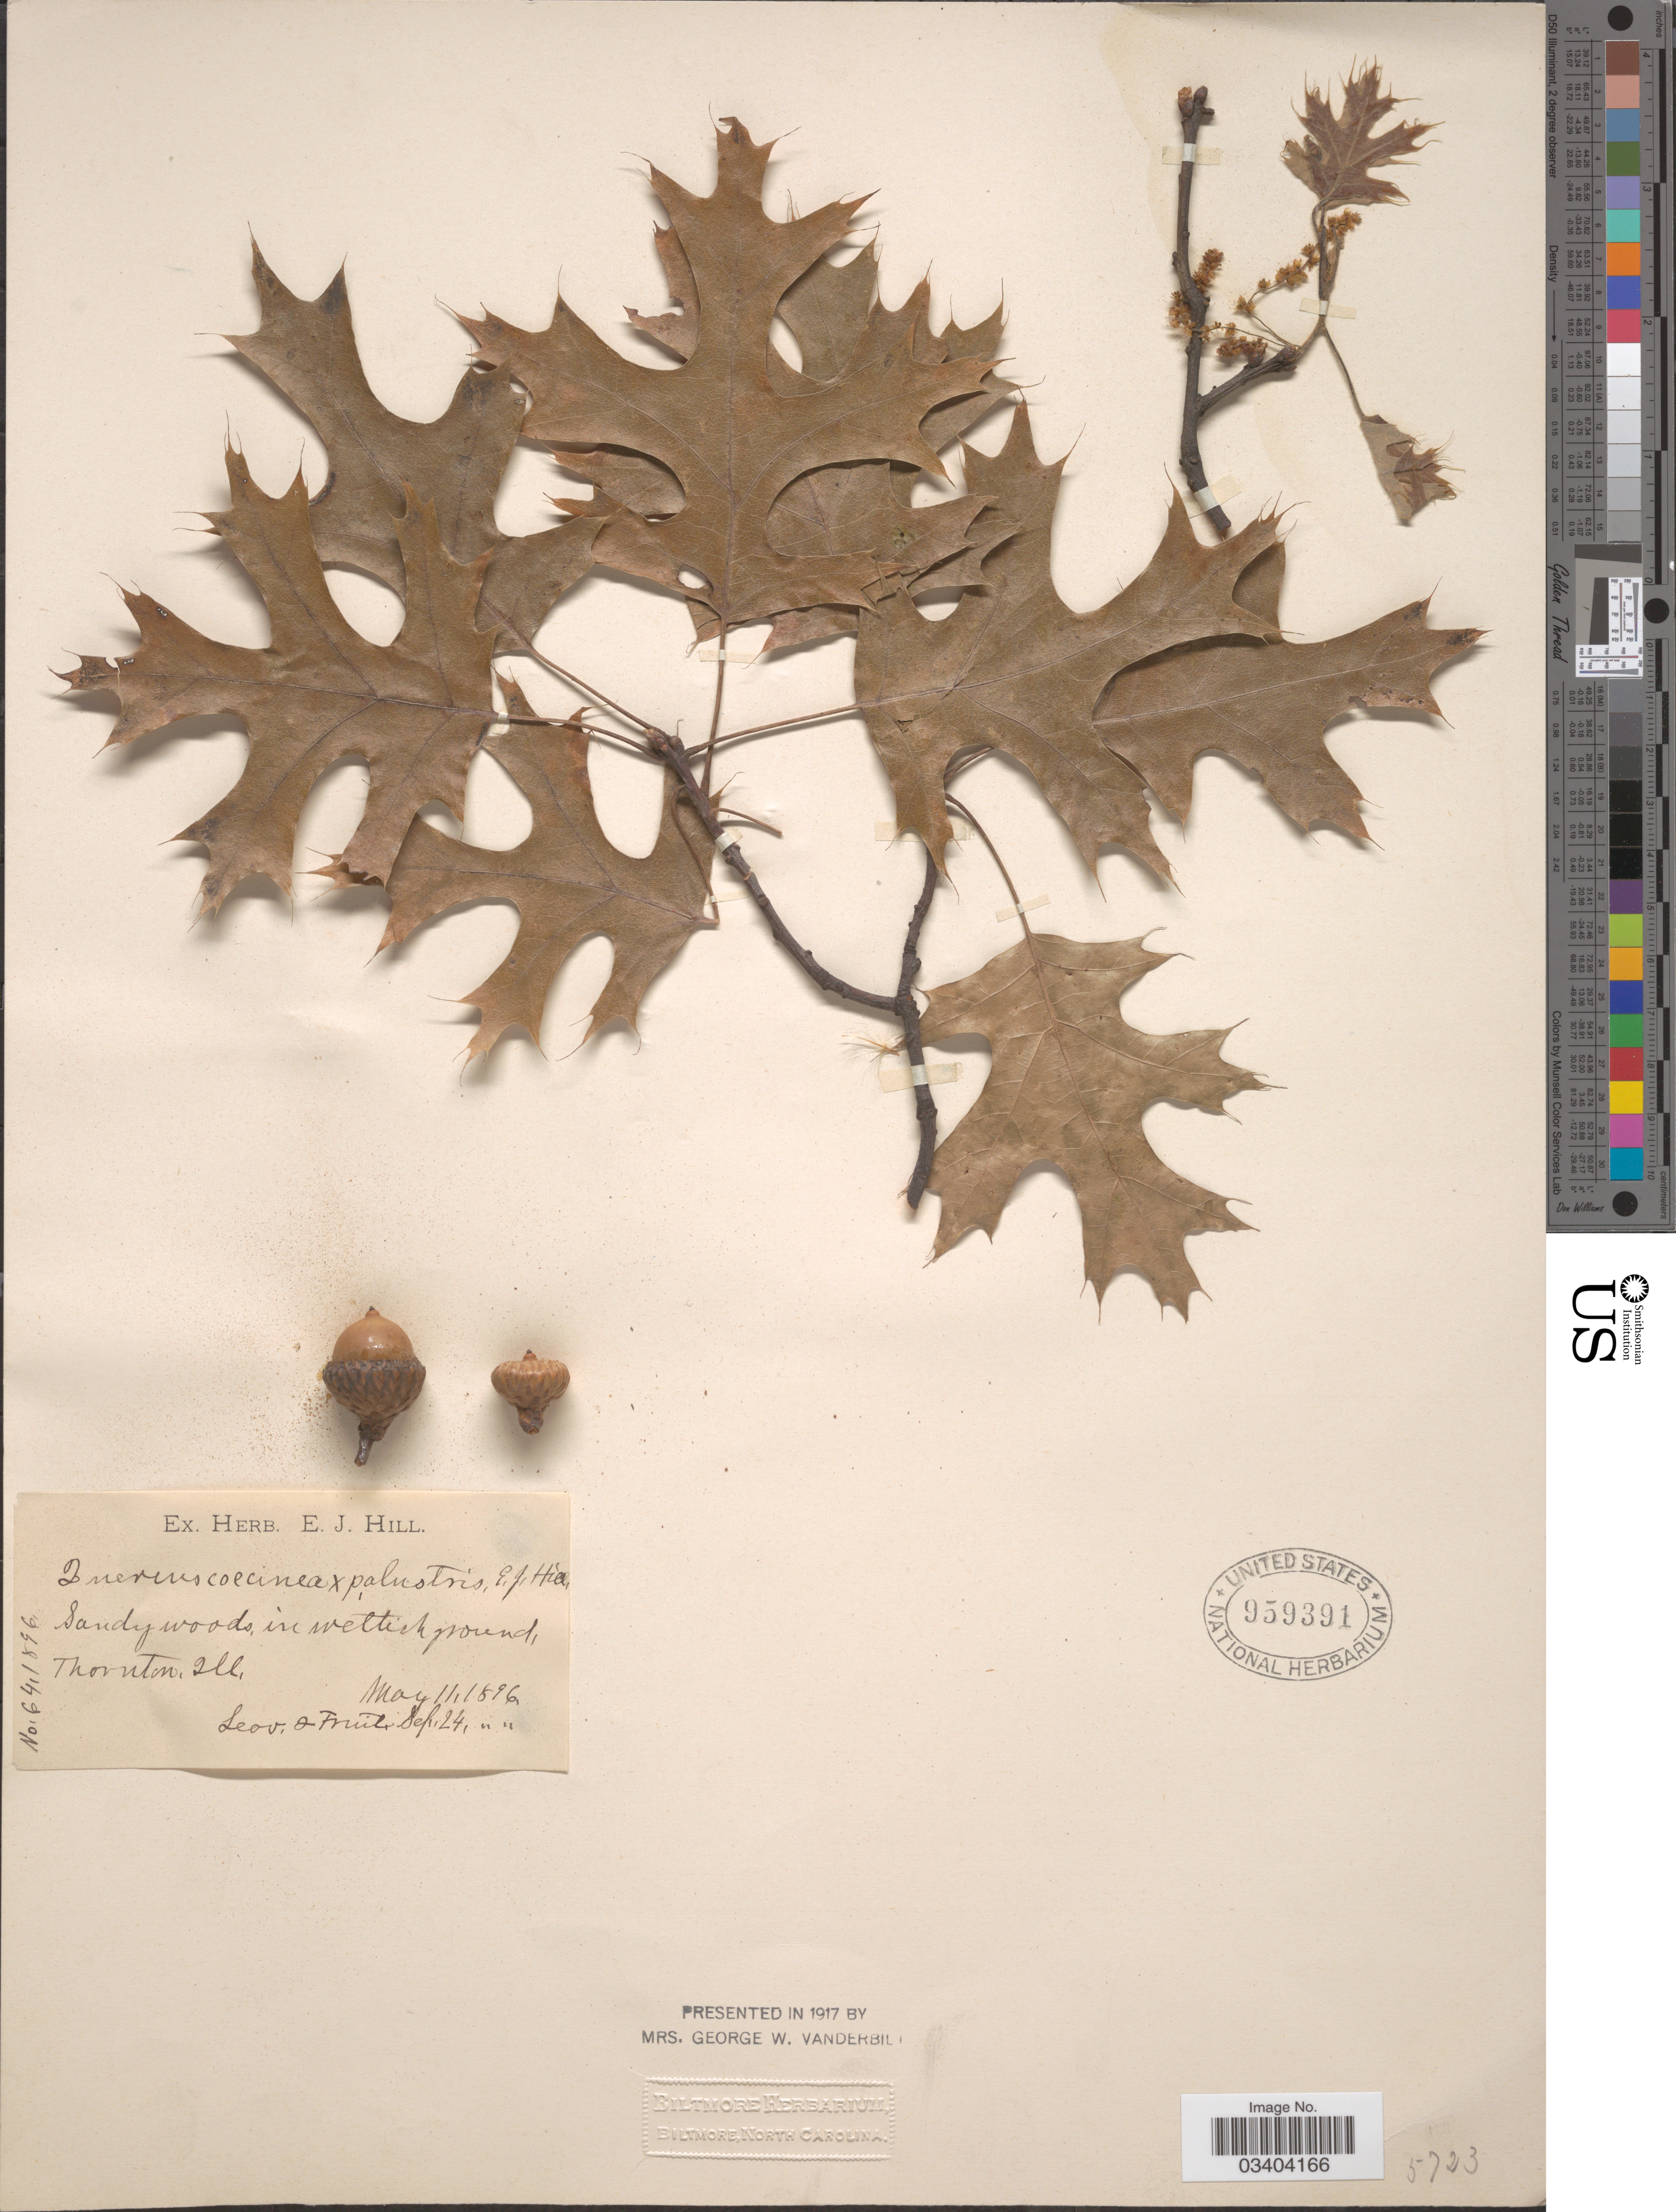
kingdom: Plantae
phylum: Tracheophyta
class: Magnoliopsida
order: Fagales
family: Fagaceae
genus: Quercus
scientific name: Quercus coccinea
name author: Münchh.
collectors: Ex herb. E. J. Hill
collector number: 64/1896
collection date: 1896-05-11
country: United States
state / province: Illinois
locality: Thornton.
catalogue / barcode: US 959391